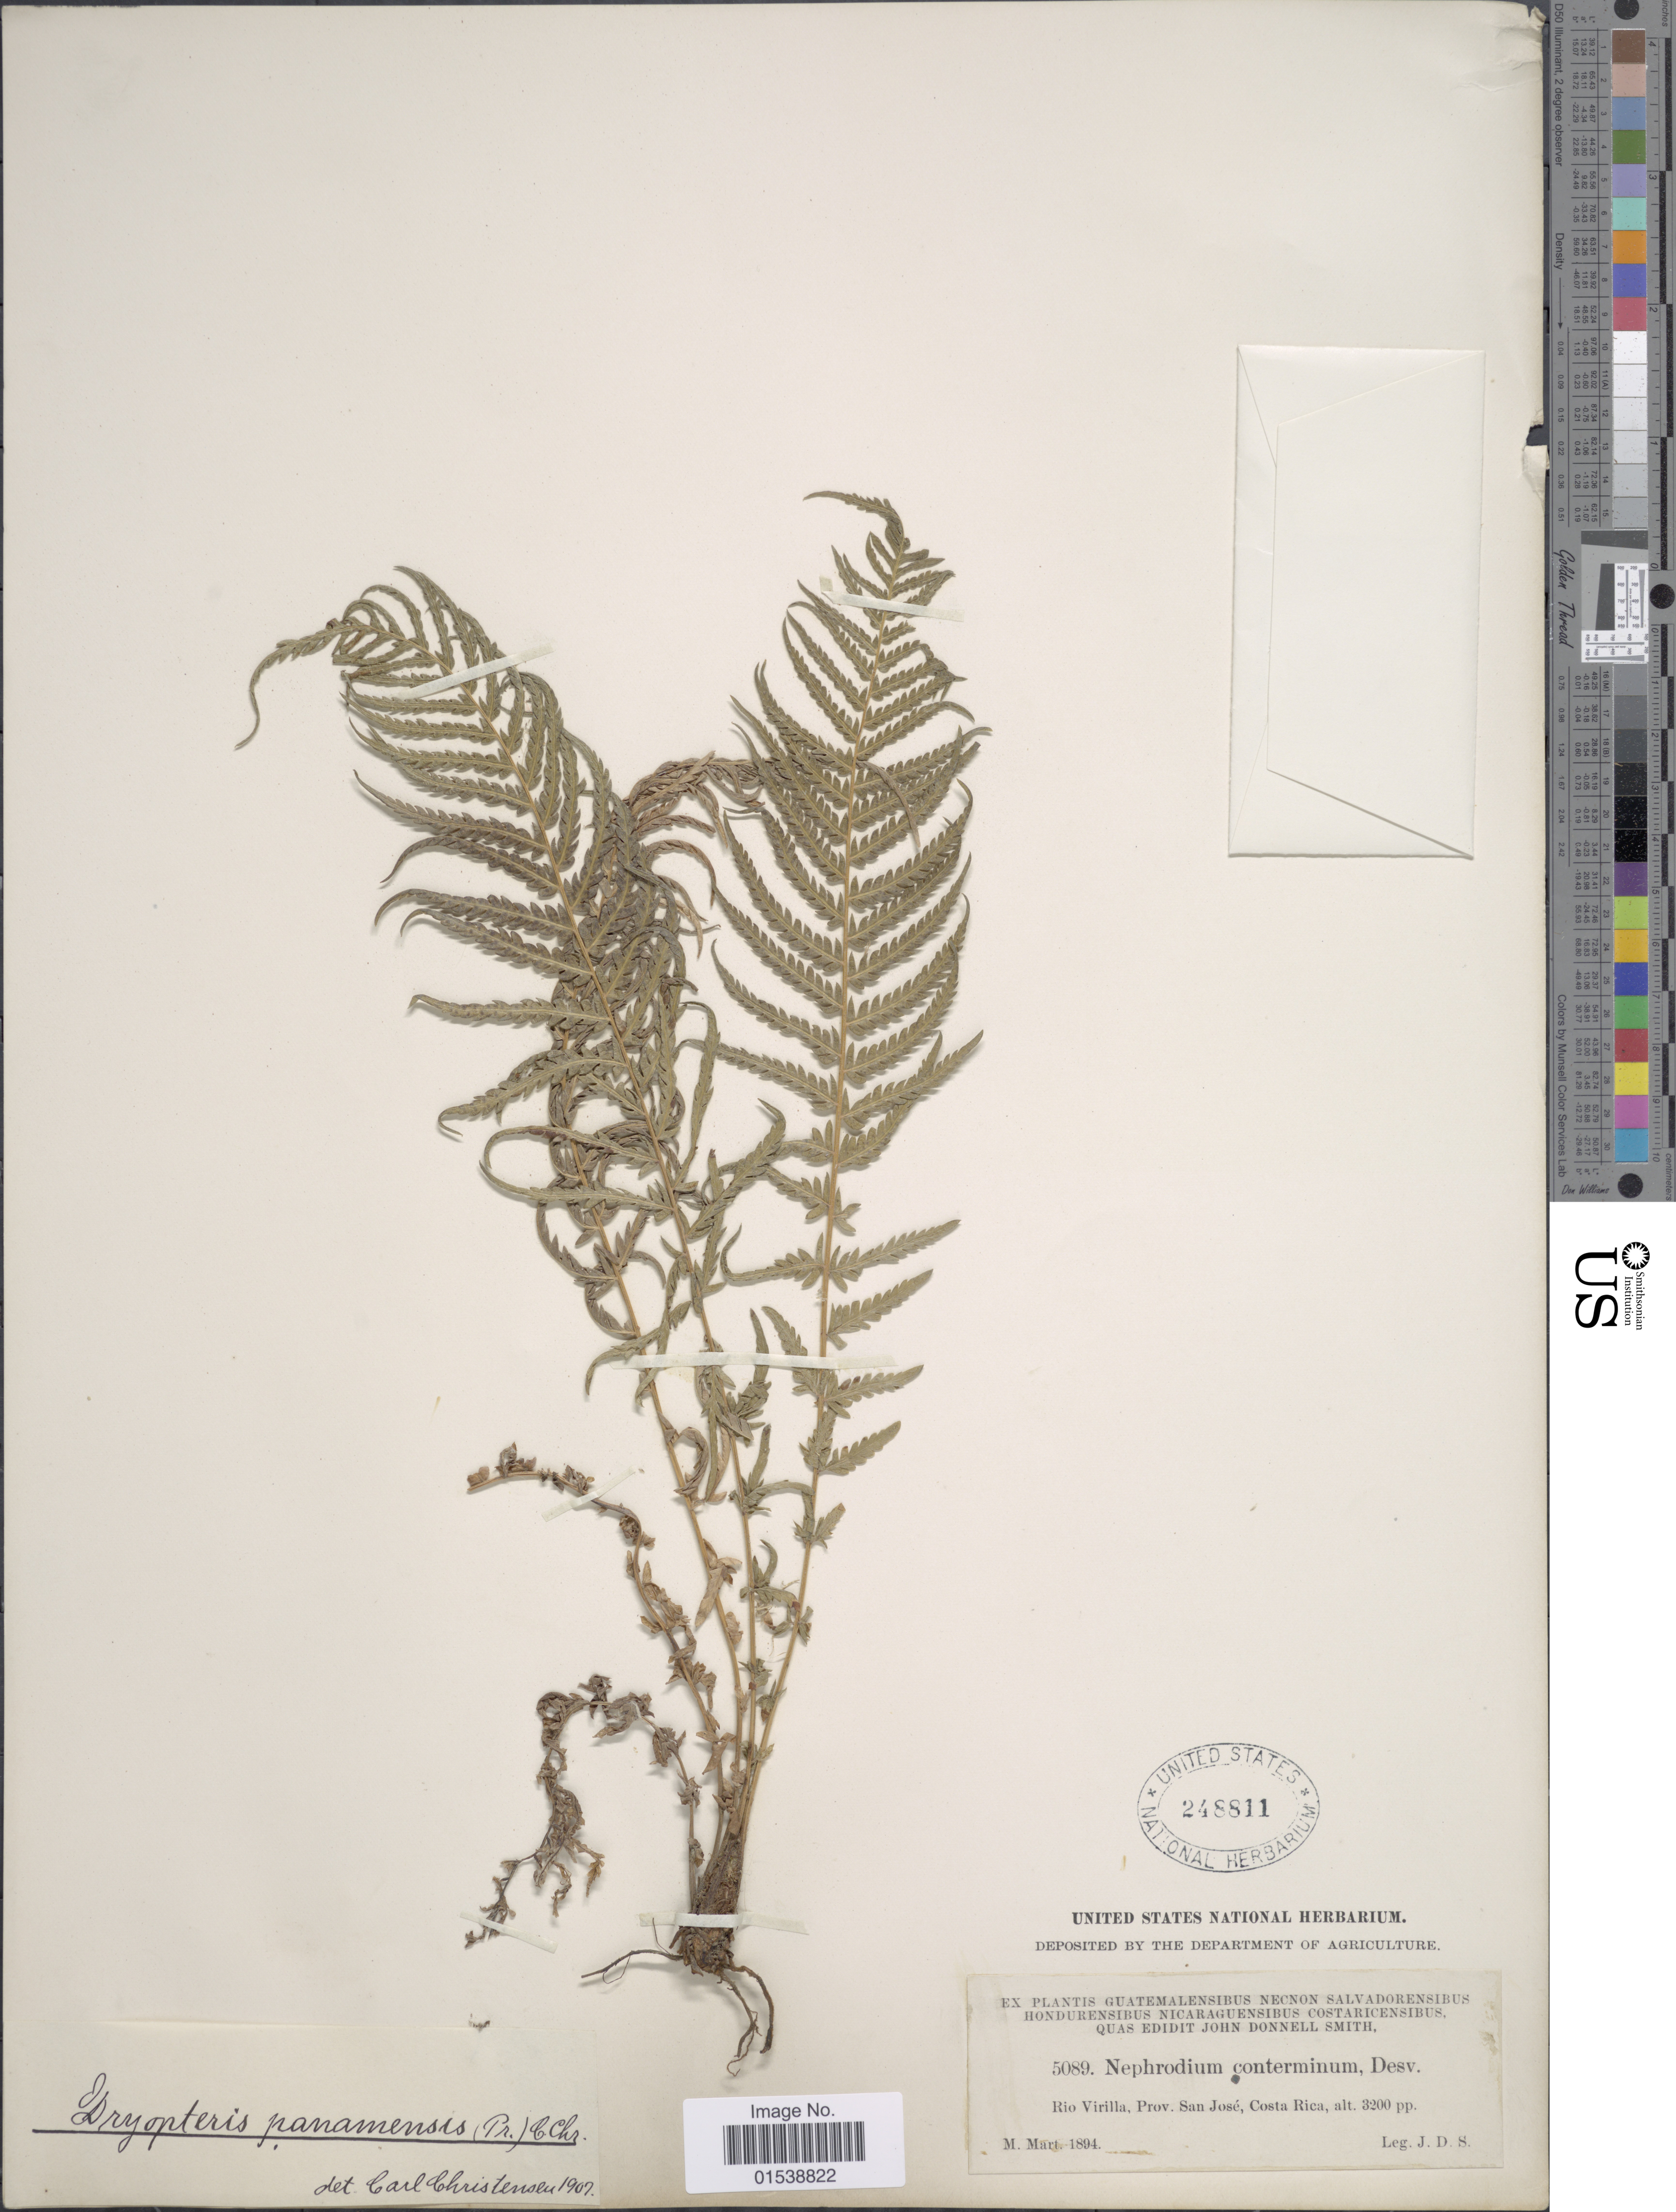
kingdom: Plantae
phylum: Tracheophyta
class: Polypodiopsida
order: Polypodiales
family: Thelypteridaceae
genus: Amauropelta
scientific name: Amauropelta resinifera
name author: (Desv.) Pic. Serm.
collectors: J. Donnell Smith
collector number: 5089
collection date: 1894-03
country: Costa Rica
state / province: San José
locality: Rio Virilla, Prov. San Jose, Costa Rica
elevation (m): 975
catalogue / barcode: US 248811